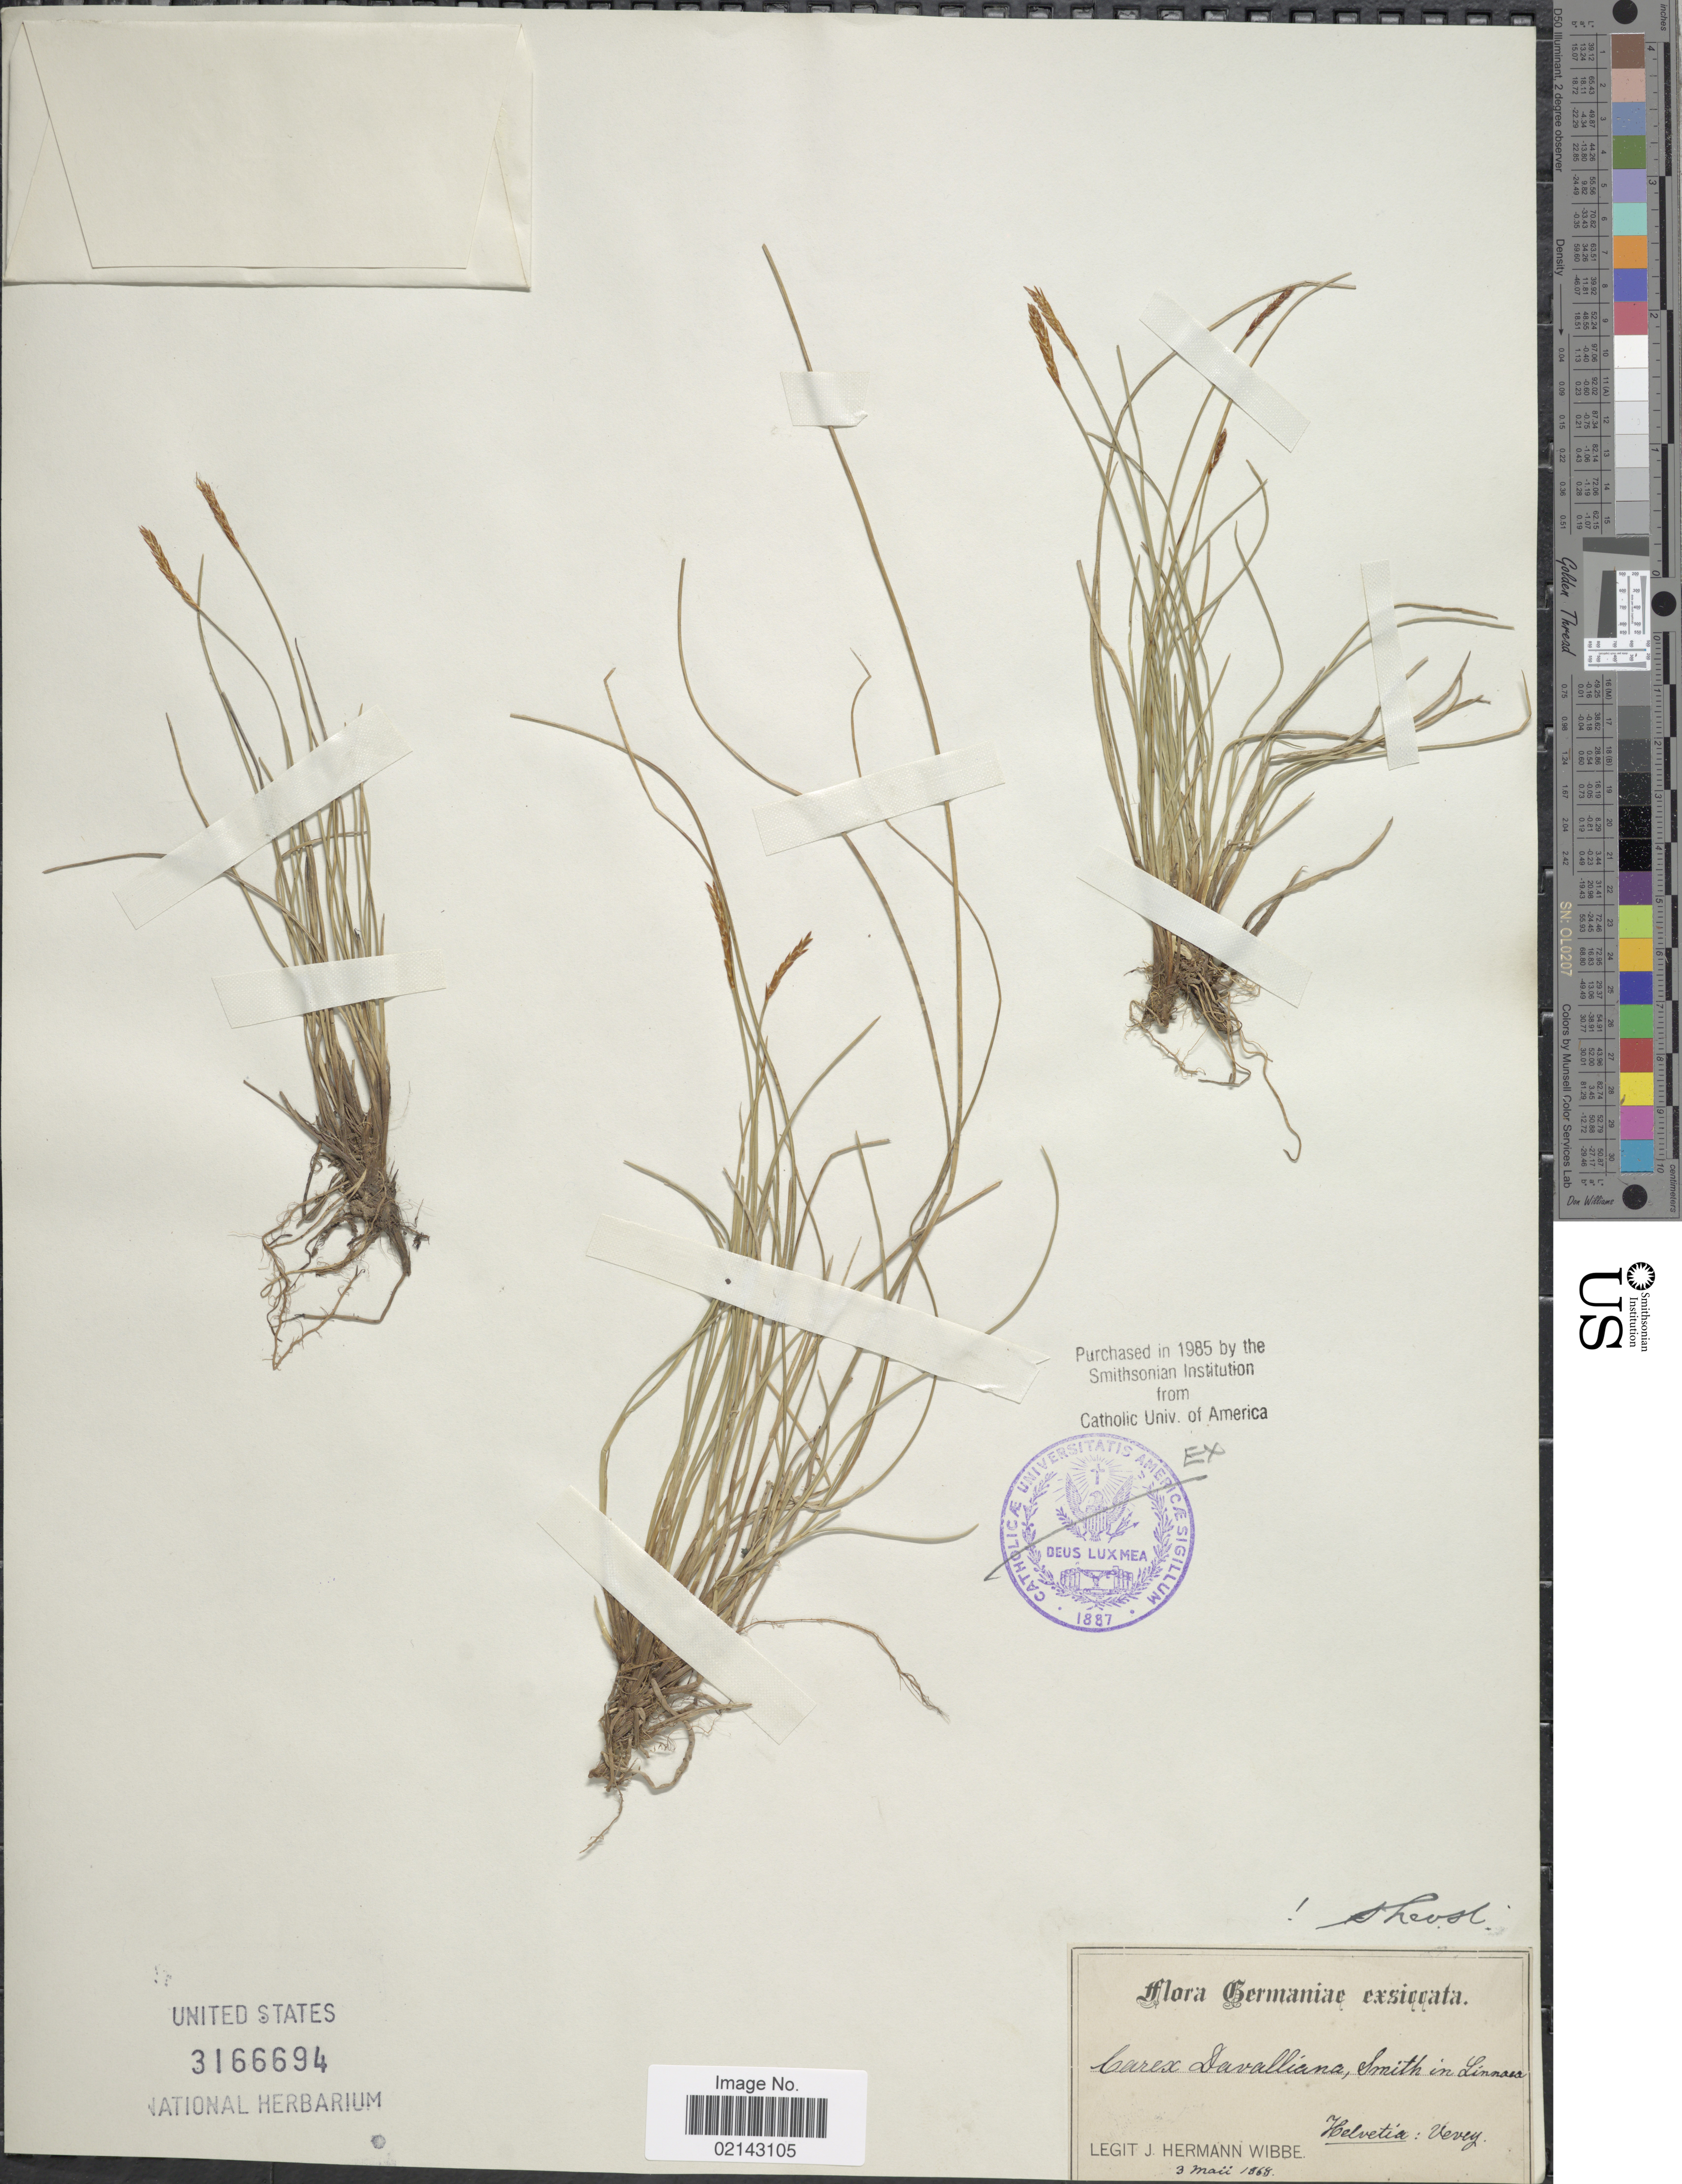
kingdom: Plantae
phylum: Tracheophyta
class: Liliopsida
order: Poales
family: Cyperaceae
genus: Carex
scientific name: Carex davalliana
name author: Sm.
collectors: J. Wibbe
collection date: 1868-05-03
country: Switzerland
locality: Helvetia: Vevey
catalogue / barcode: US 3166694